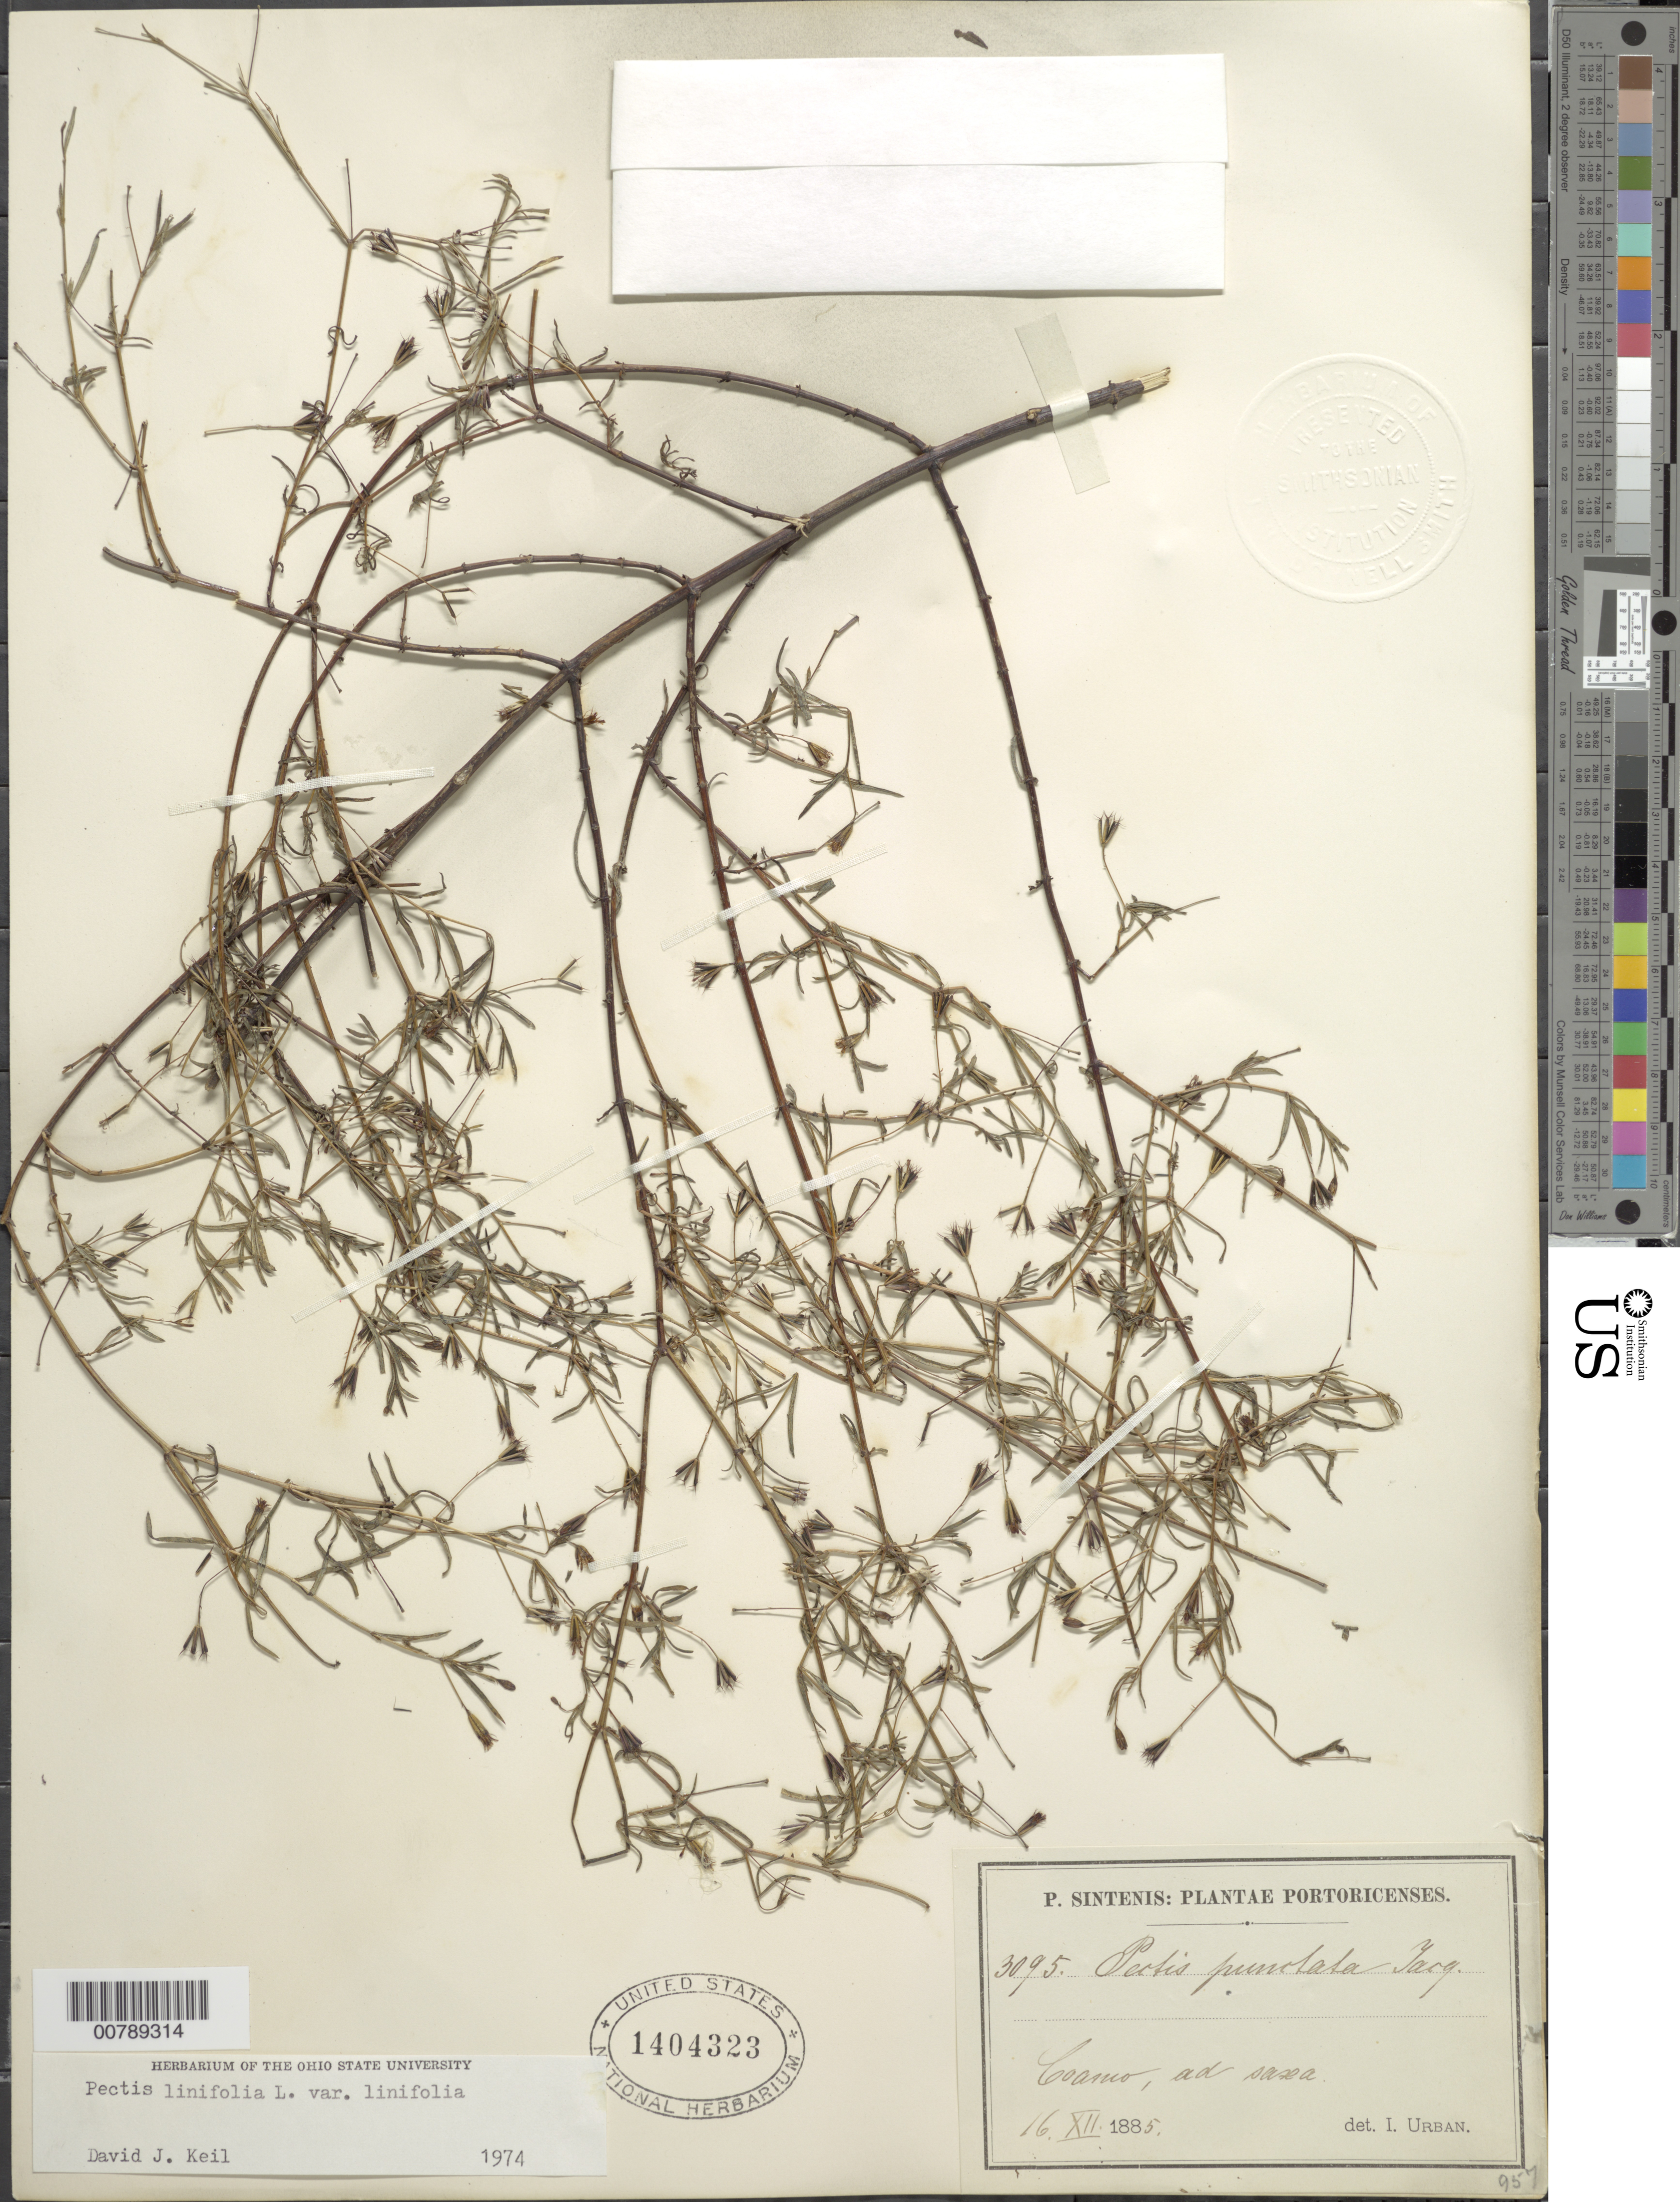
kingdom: Plantae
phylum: Tracheophyta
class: Magnoliopsida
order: Asterales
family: Asteraceae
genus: Pectis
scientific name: Pectis linifolia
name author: L.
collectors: F. González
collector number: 3541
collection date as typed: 30 Dec 1995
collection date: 1995-12-30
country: Colombia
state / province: Boyacá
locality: Moniquirá, Belchite.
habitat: Bosque andino.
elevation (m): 1700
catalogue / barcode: US 3475549